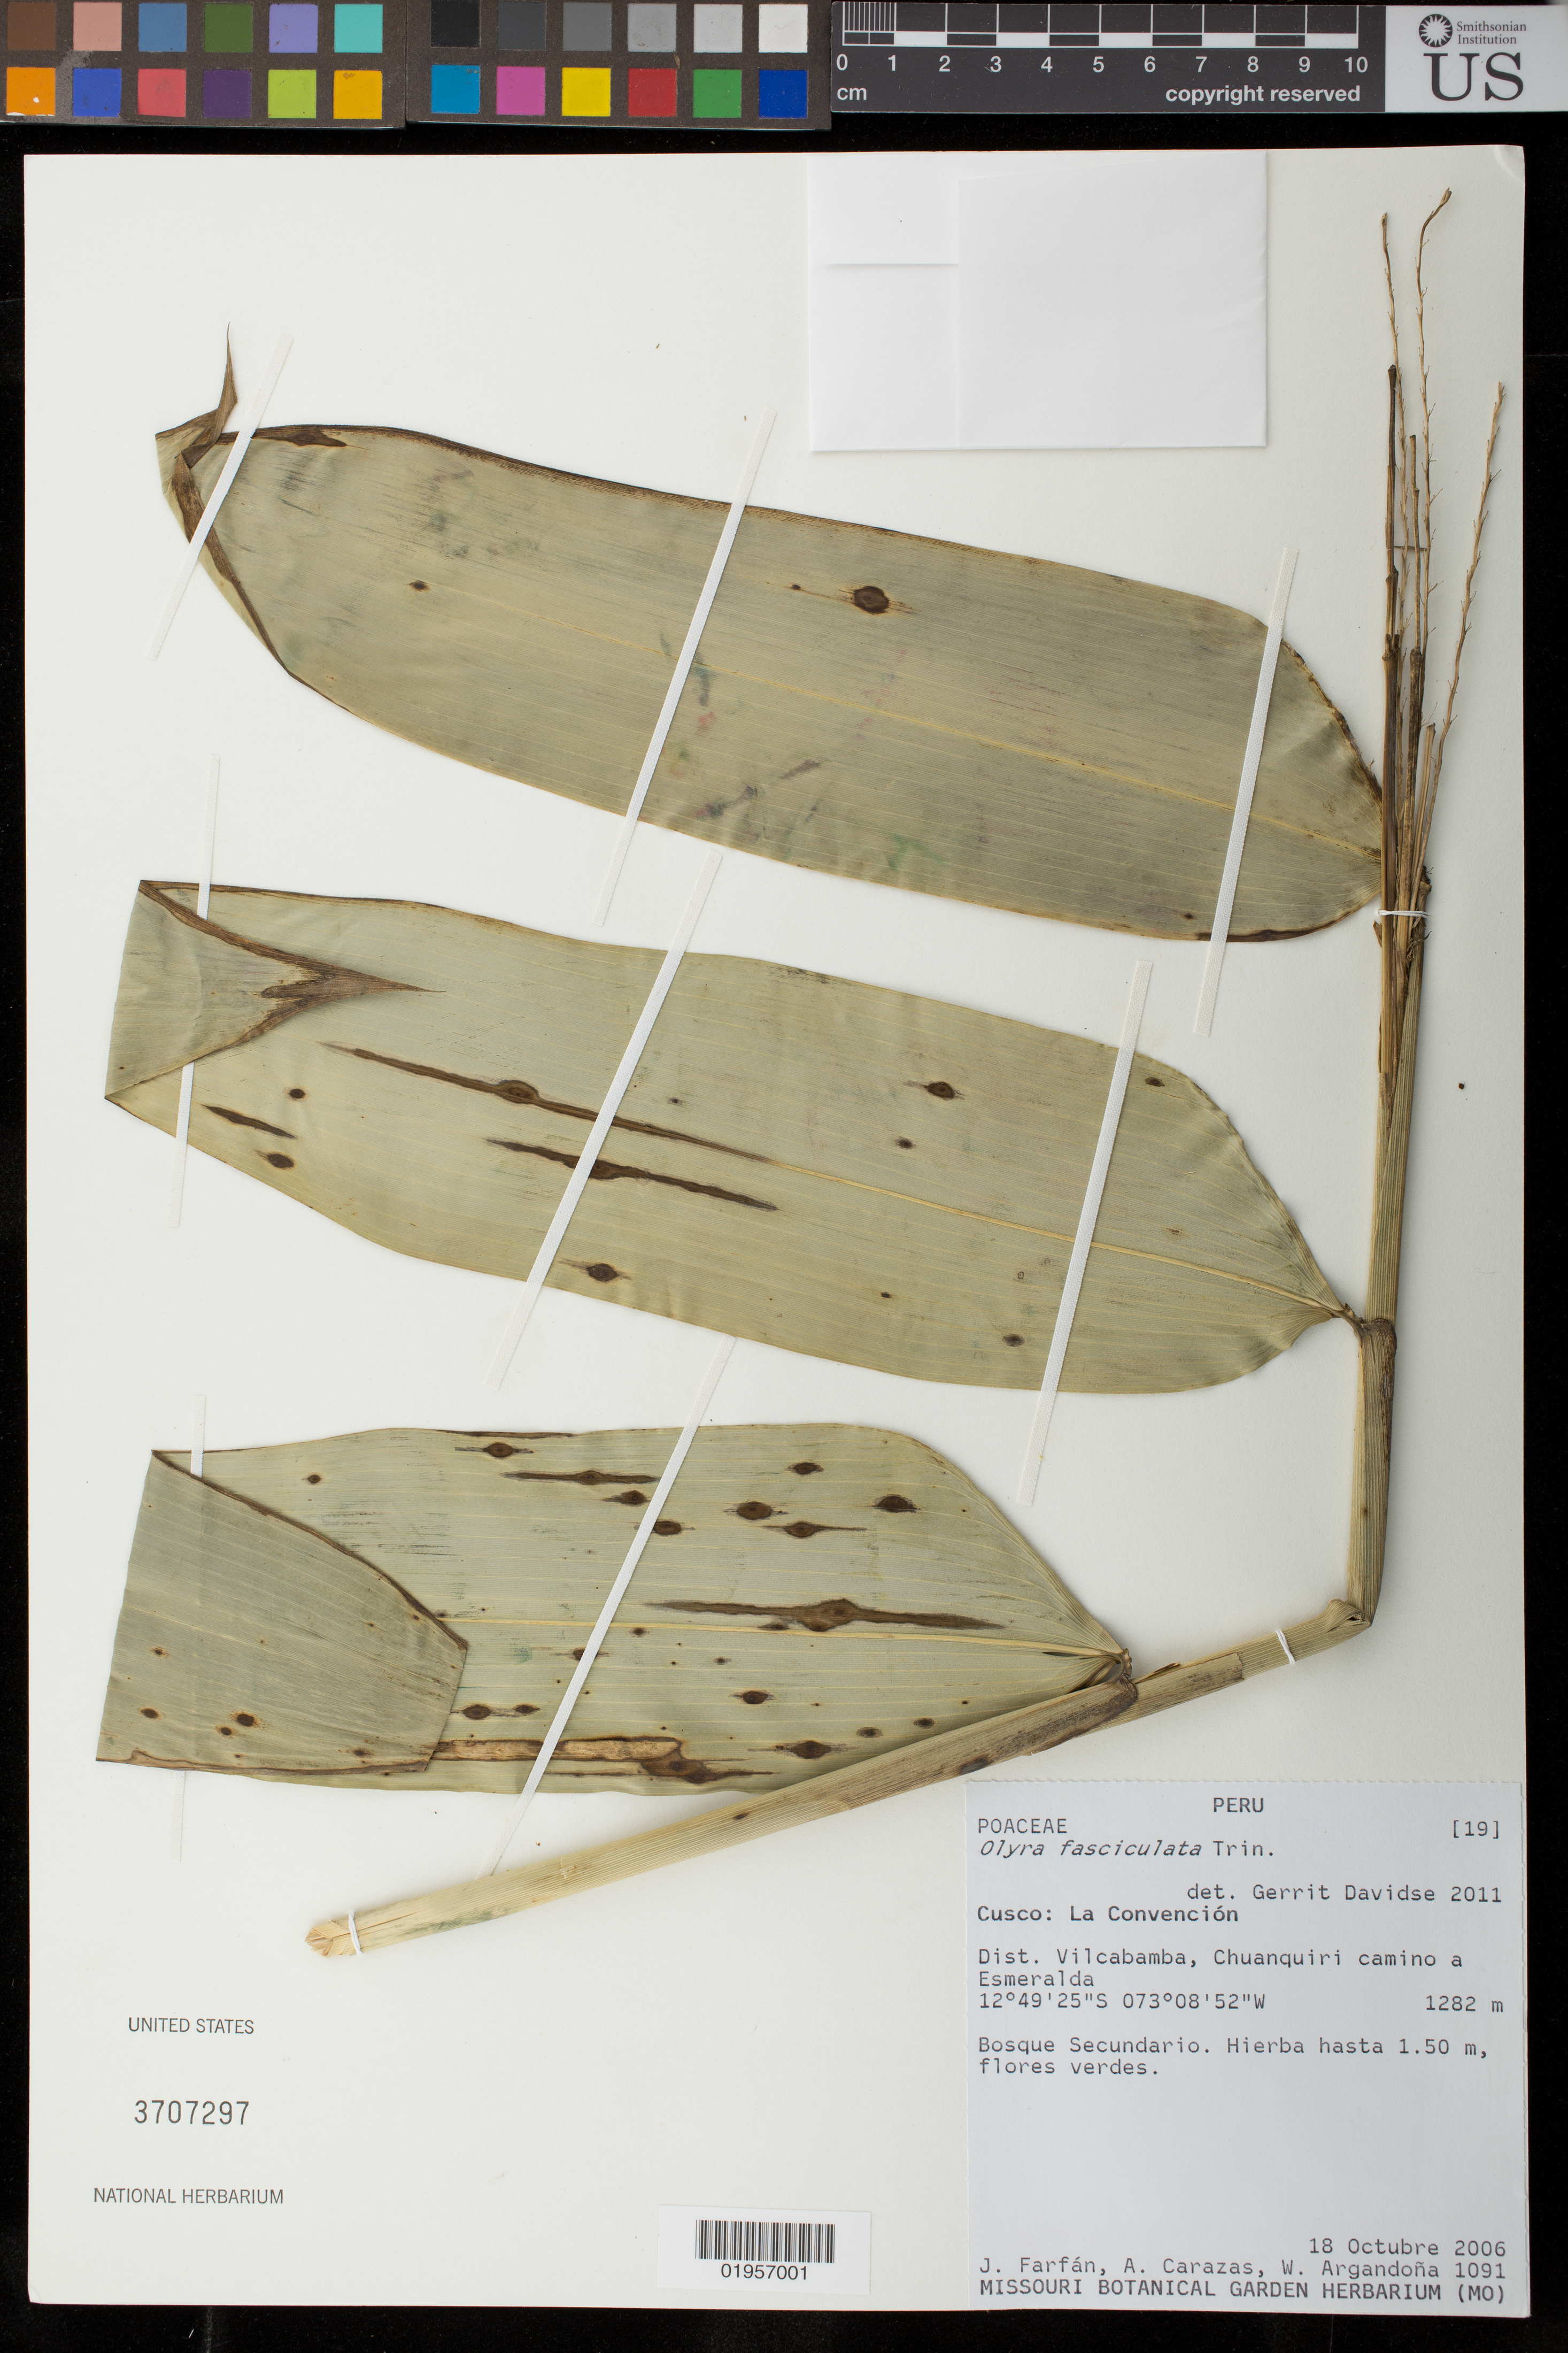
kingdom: Plantae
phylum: Tracheophyta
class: Liliopsida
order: Poales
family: Poaceae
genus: Olyra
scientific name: Olyra fasciculata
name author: Trin.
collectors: J. Farfán, A. Carazas & W. Argandona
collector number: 1091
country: Peru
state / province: Cusco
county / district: La Convención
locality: Vilcabamba, Chuanquiri camino a Esmeralda.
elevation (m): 1282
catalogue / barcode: US 3707297